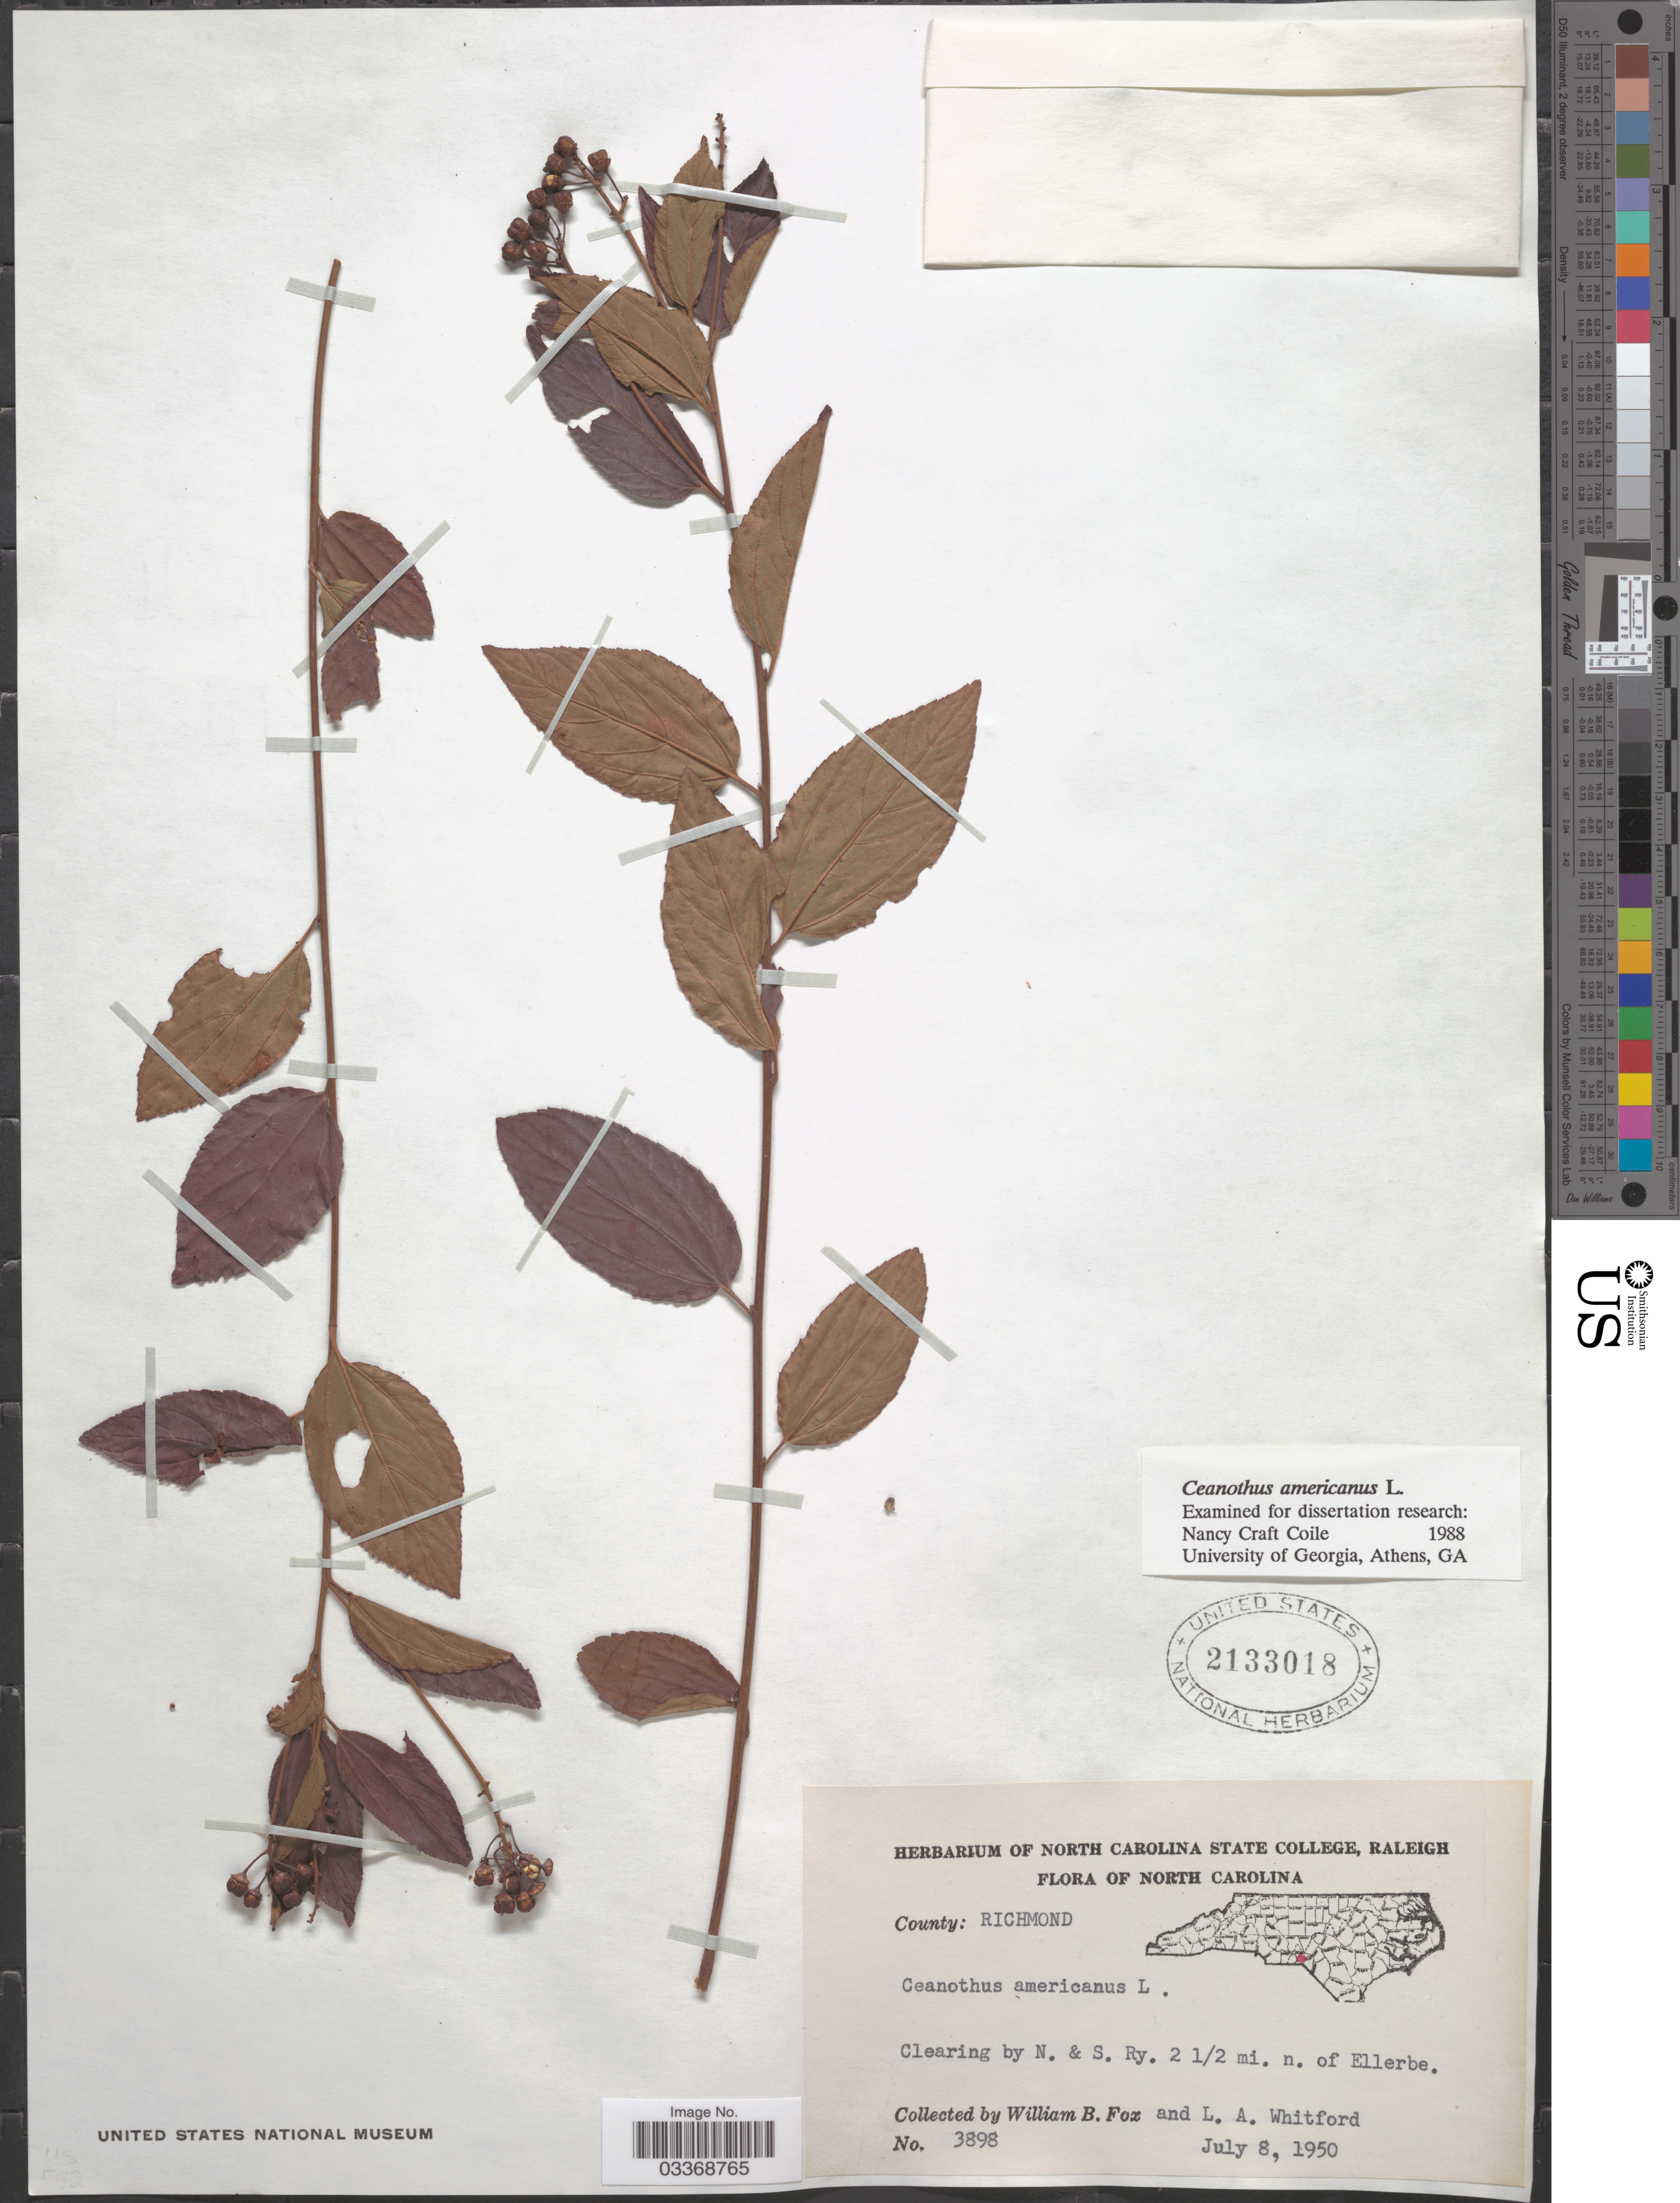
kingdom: Plantae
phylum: Tracheophyta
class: Magnoliopsida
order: Rosales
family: Rhamnaceae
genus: Ceanothus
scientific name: Ceanothus americanus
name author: L.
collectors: W. B. Fox & L. Whitford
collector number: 3898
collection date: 1950-07-08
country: United States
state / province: North Carolina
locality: County: Richmond. Clearing by N. & S. Ry. 2 1/2 mi. n. of Ellerbe.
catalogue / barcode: US 2133018